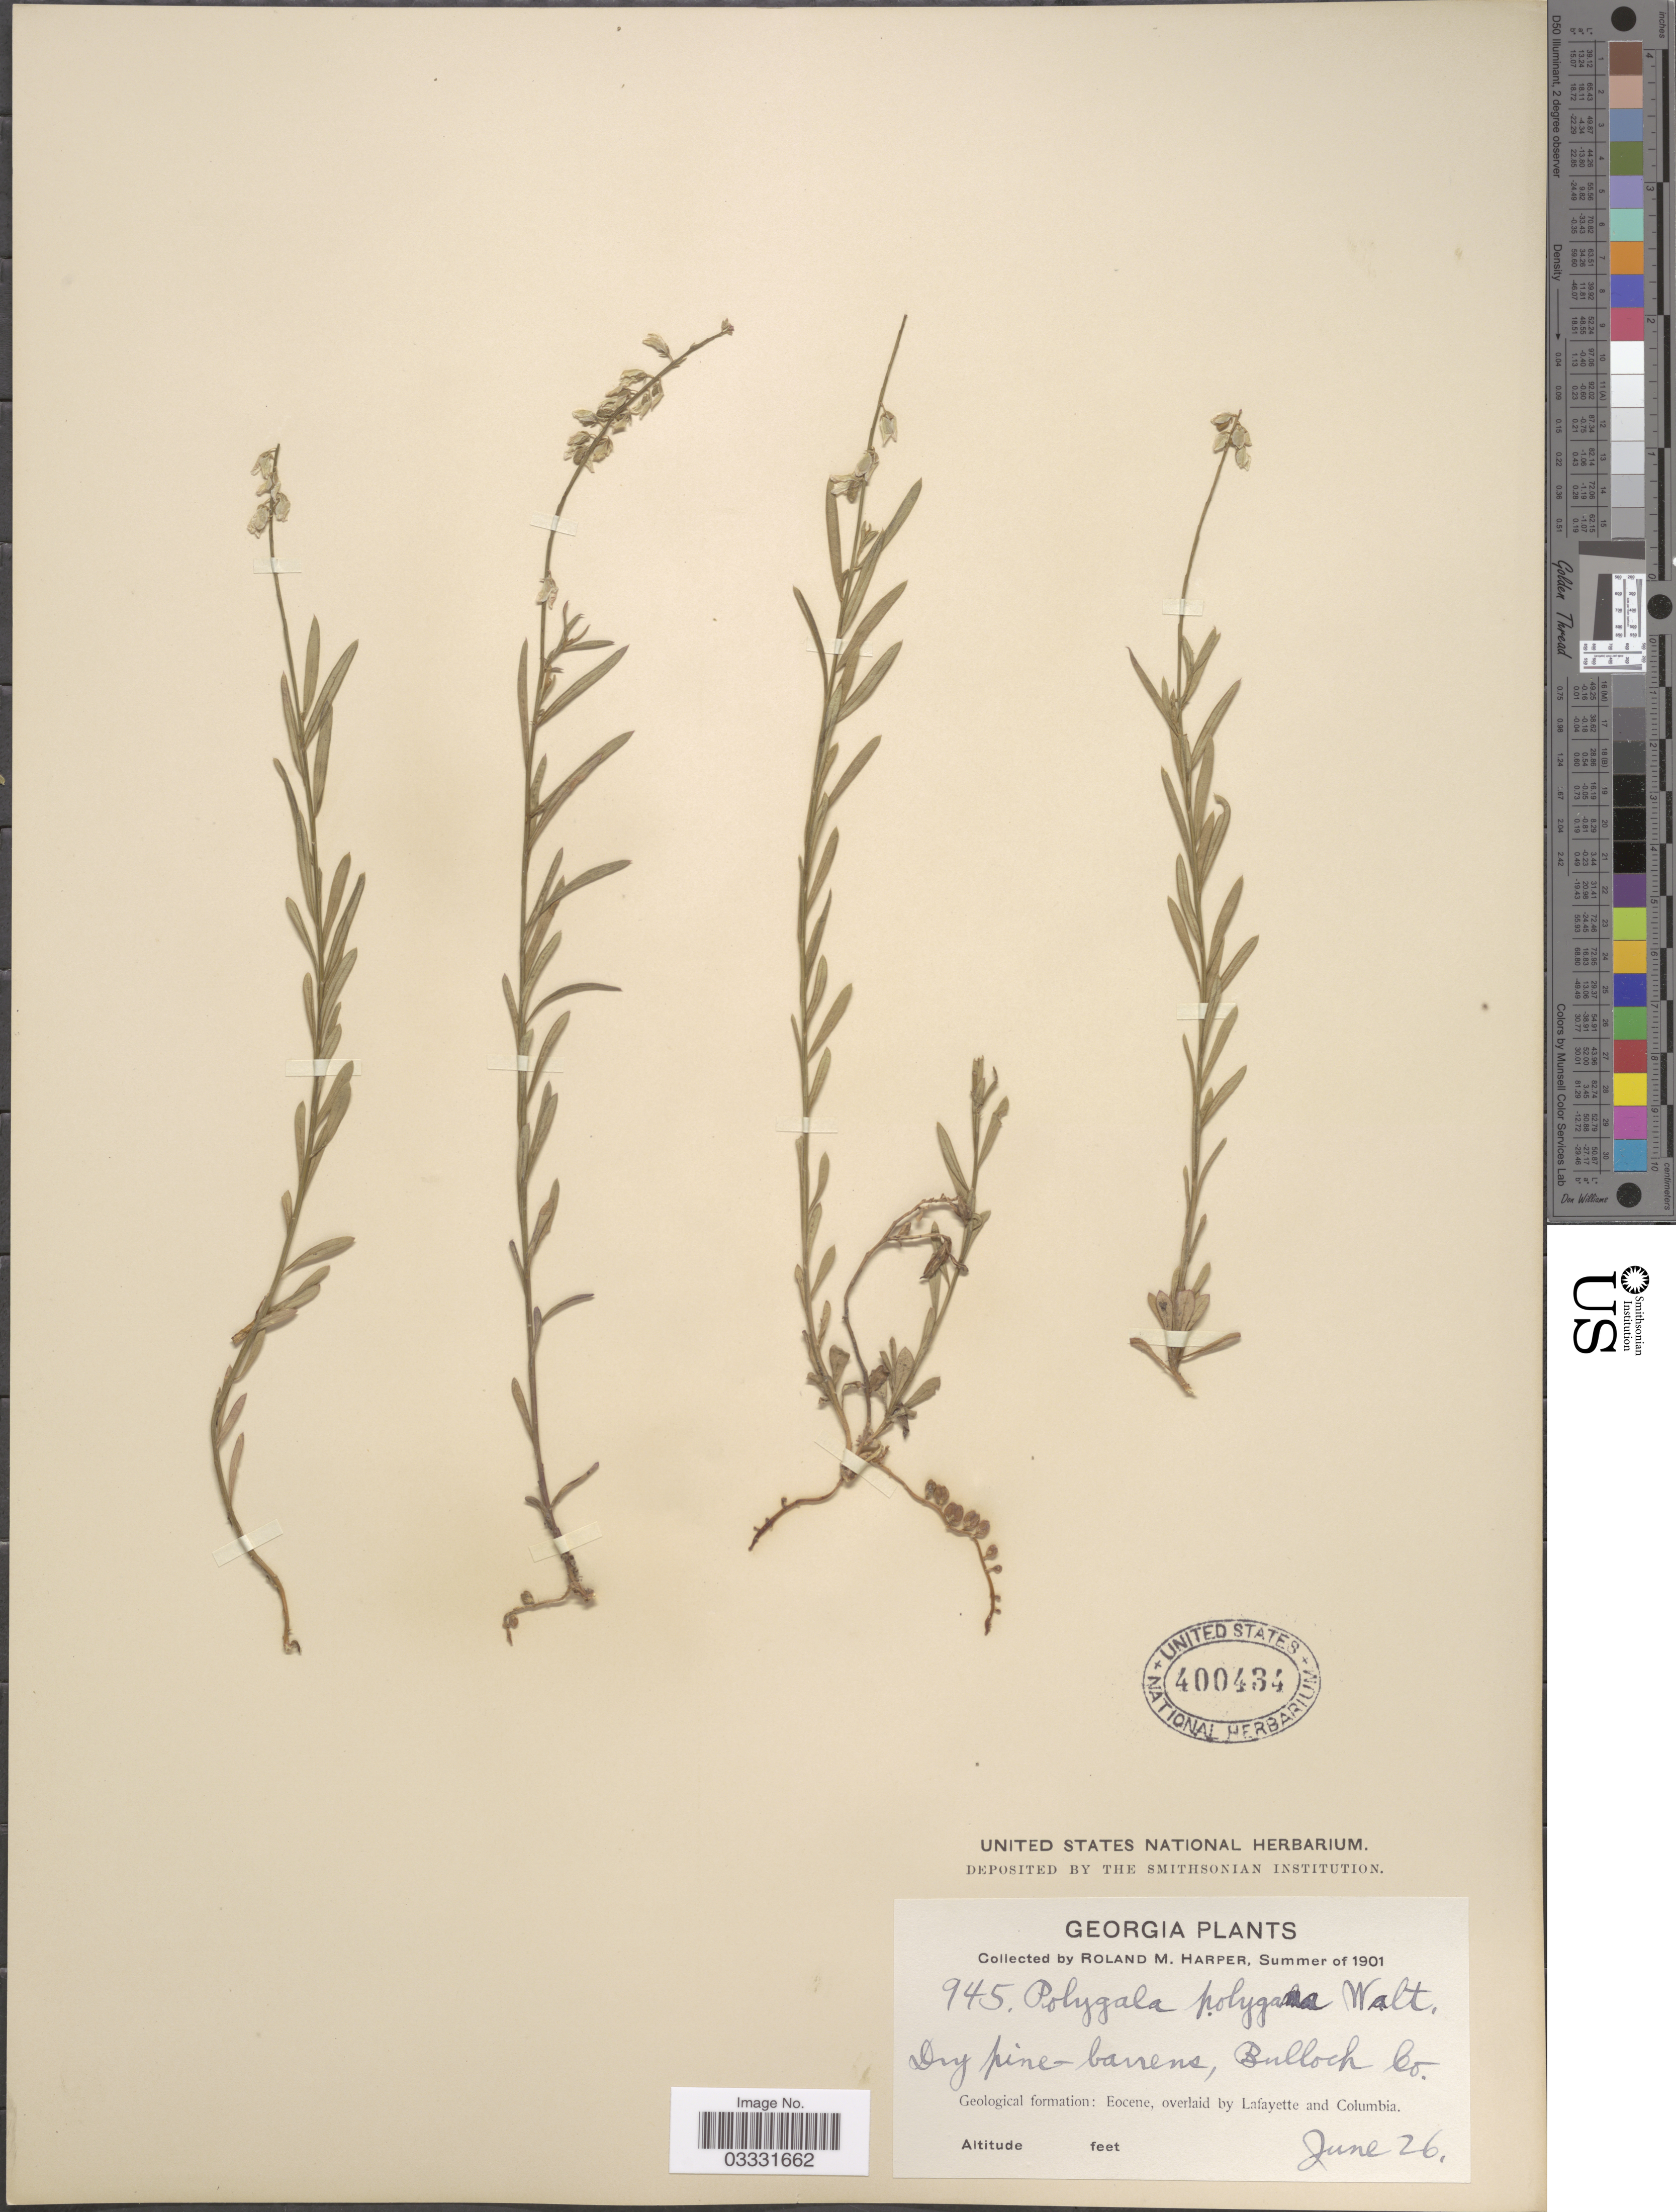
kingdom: Plantae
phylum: Tracheophyta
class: Magnoliopsida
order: Fabales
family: Polygalaceae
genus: Polygala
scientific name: Polygala polygama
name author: Walter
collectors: R. Harper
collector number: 945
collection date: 1901-06-26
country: United States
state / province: Georgia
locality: Bullock Co. Geological formation: Eocene, overlaid by Lafayette and Columbia.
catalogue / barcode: US 400434